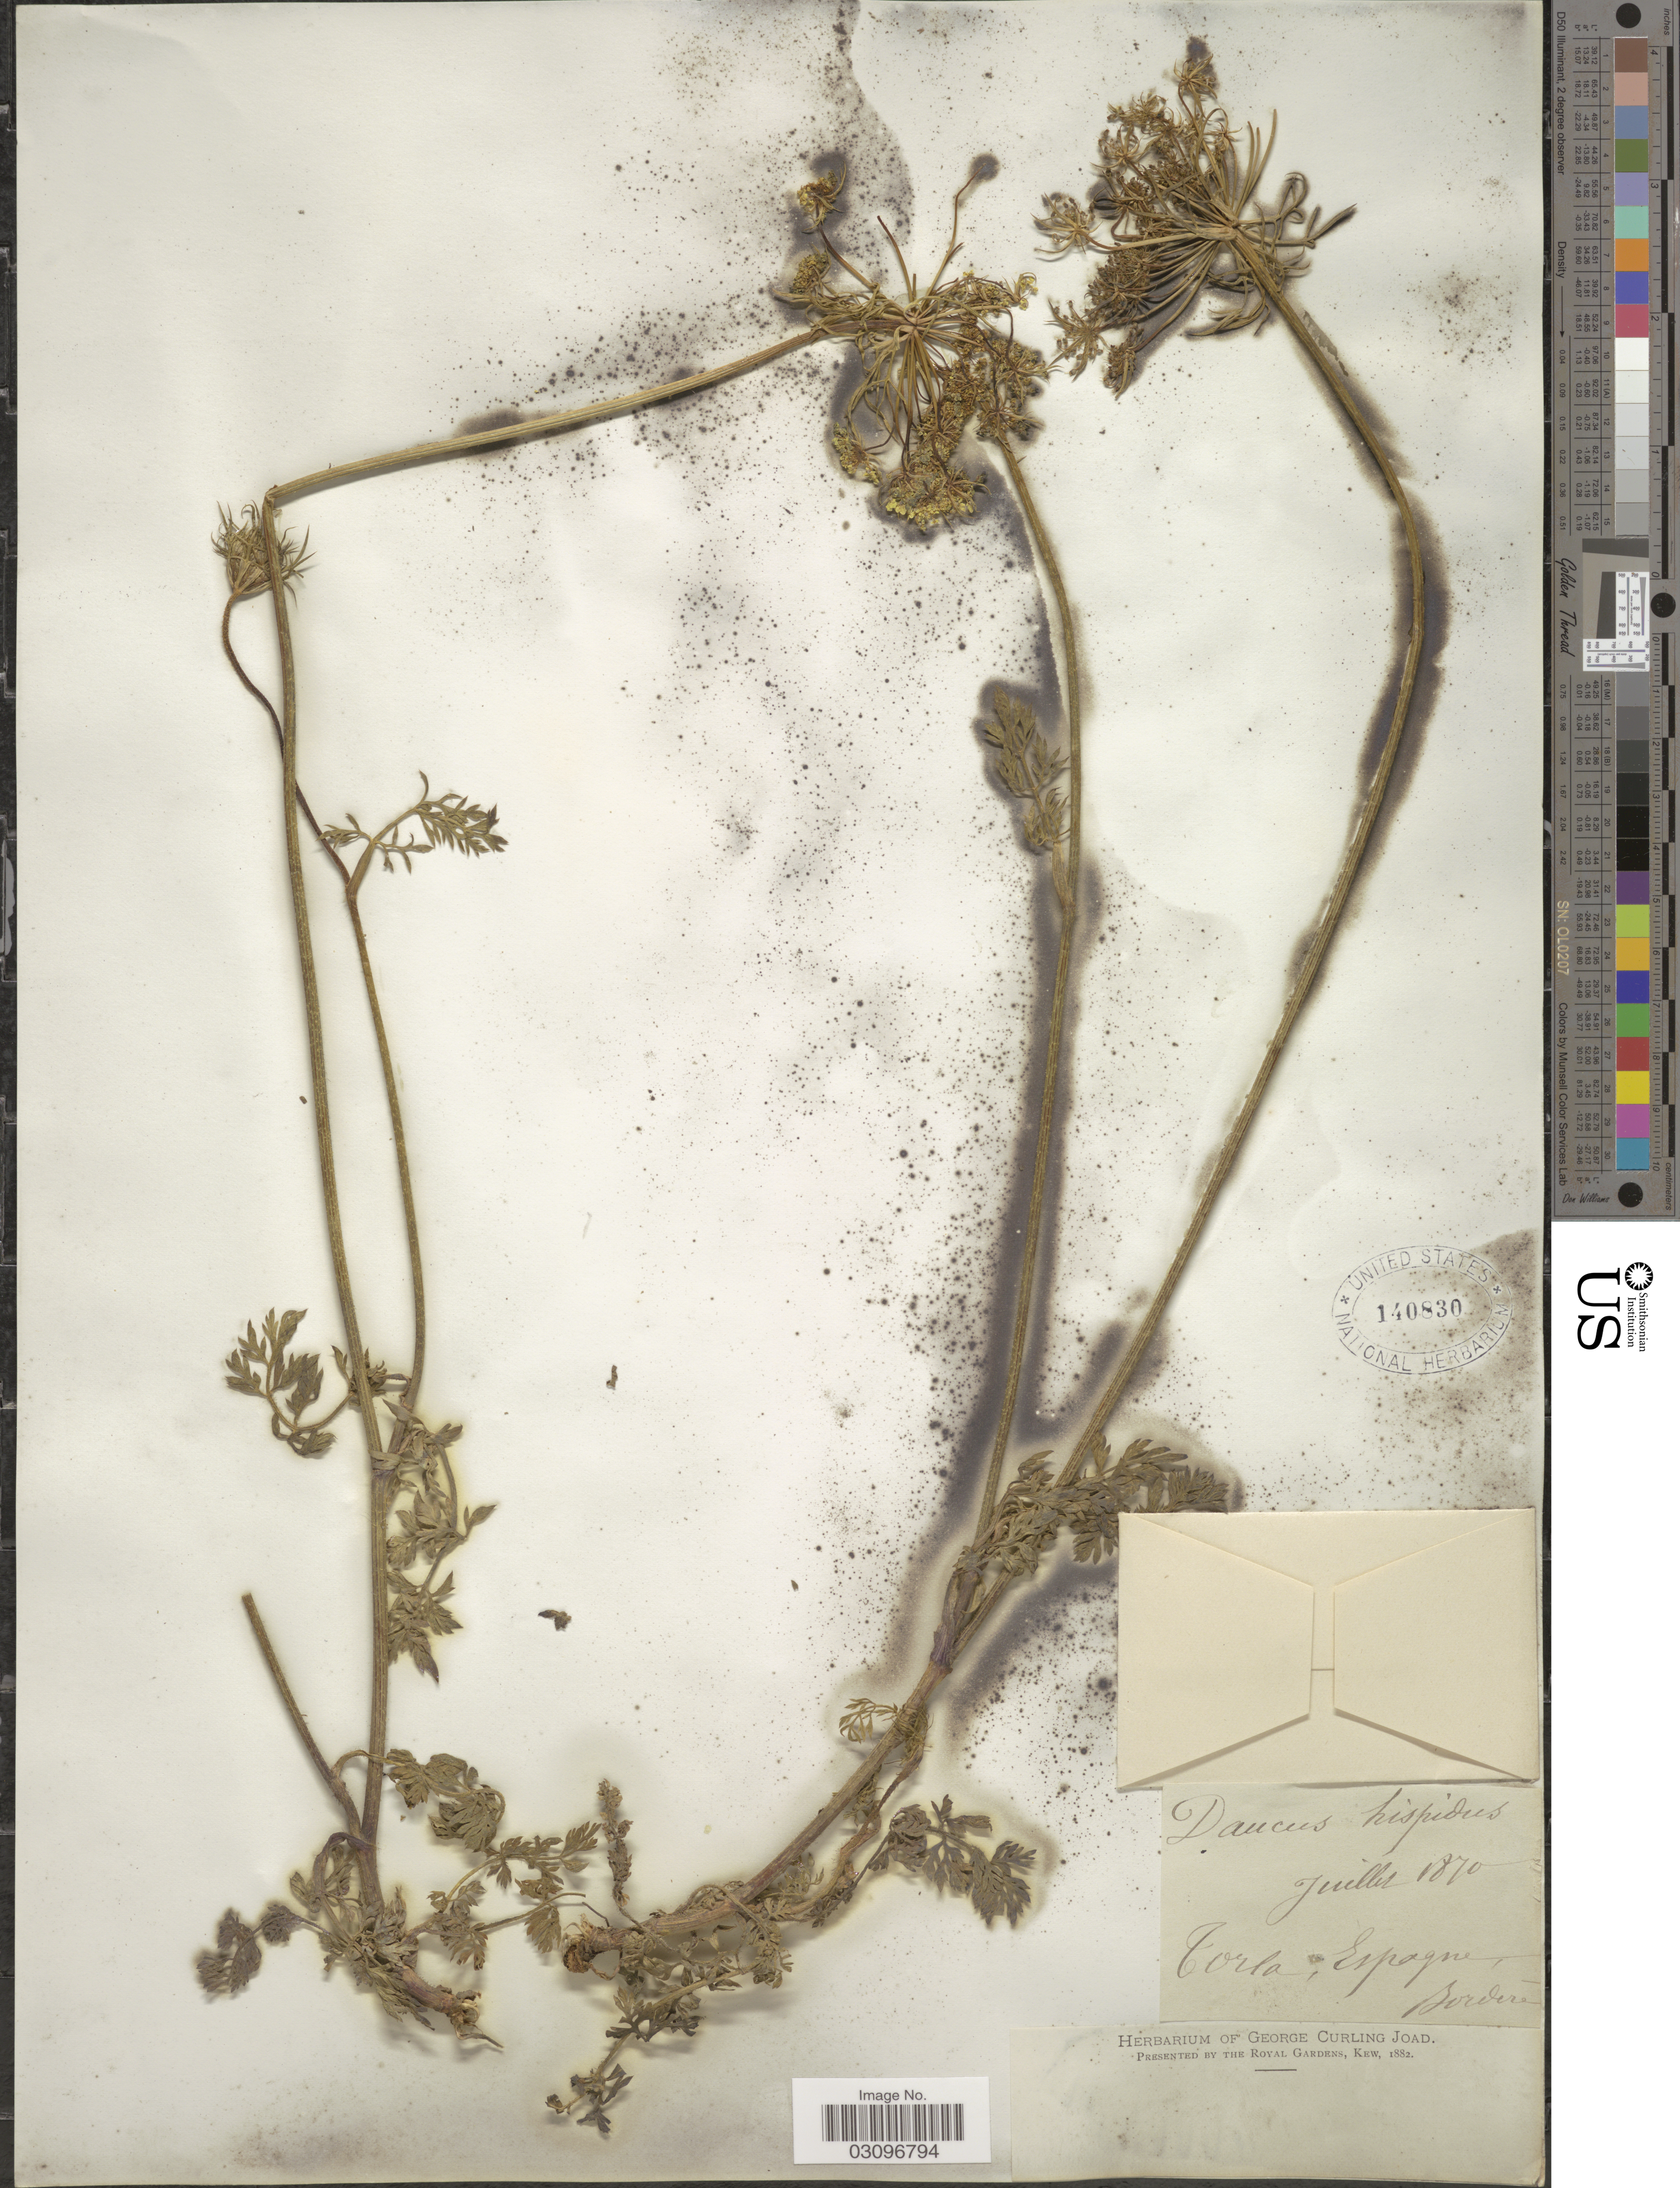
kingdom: Plantae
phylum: Tracheophyta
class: Magnoliopsida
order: Apiales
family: Apiaceae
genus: Daucus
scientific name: Daucus hispidus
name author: Mill.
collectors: -. Bordère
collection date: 1870-07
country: Spain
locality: Torla, Espagne.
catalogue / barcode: US 140830